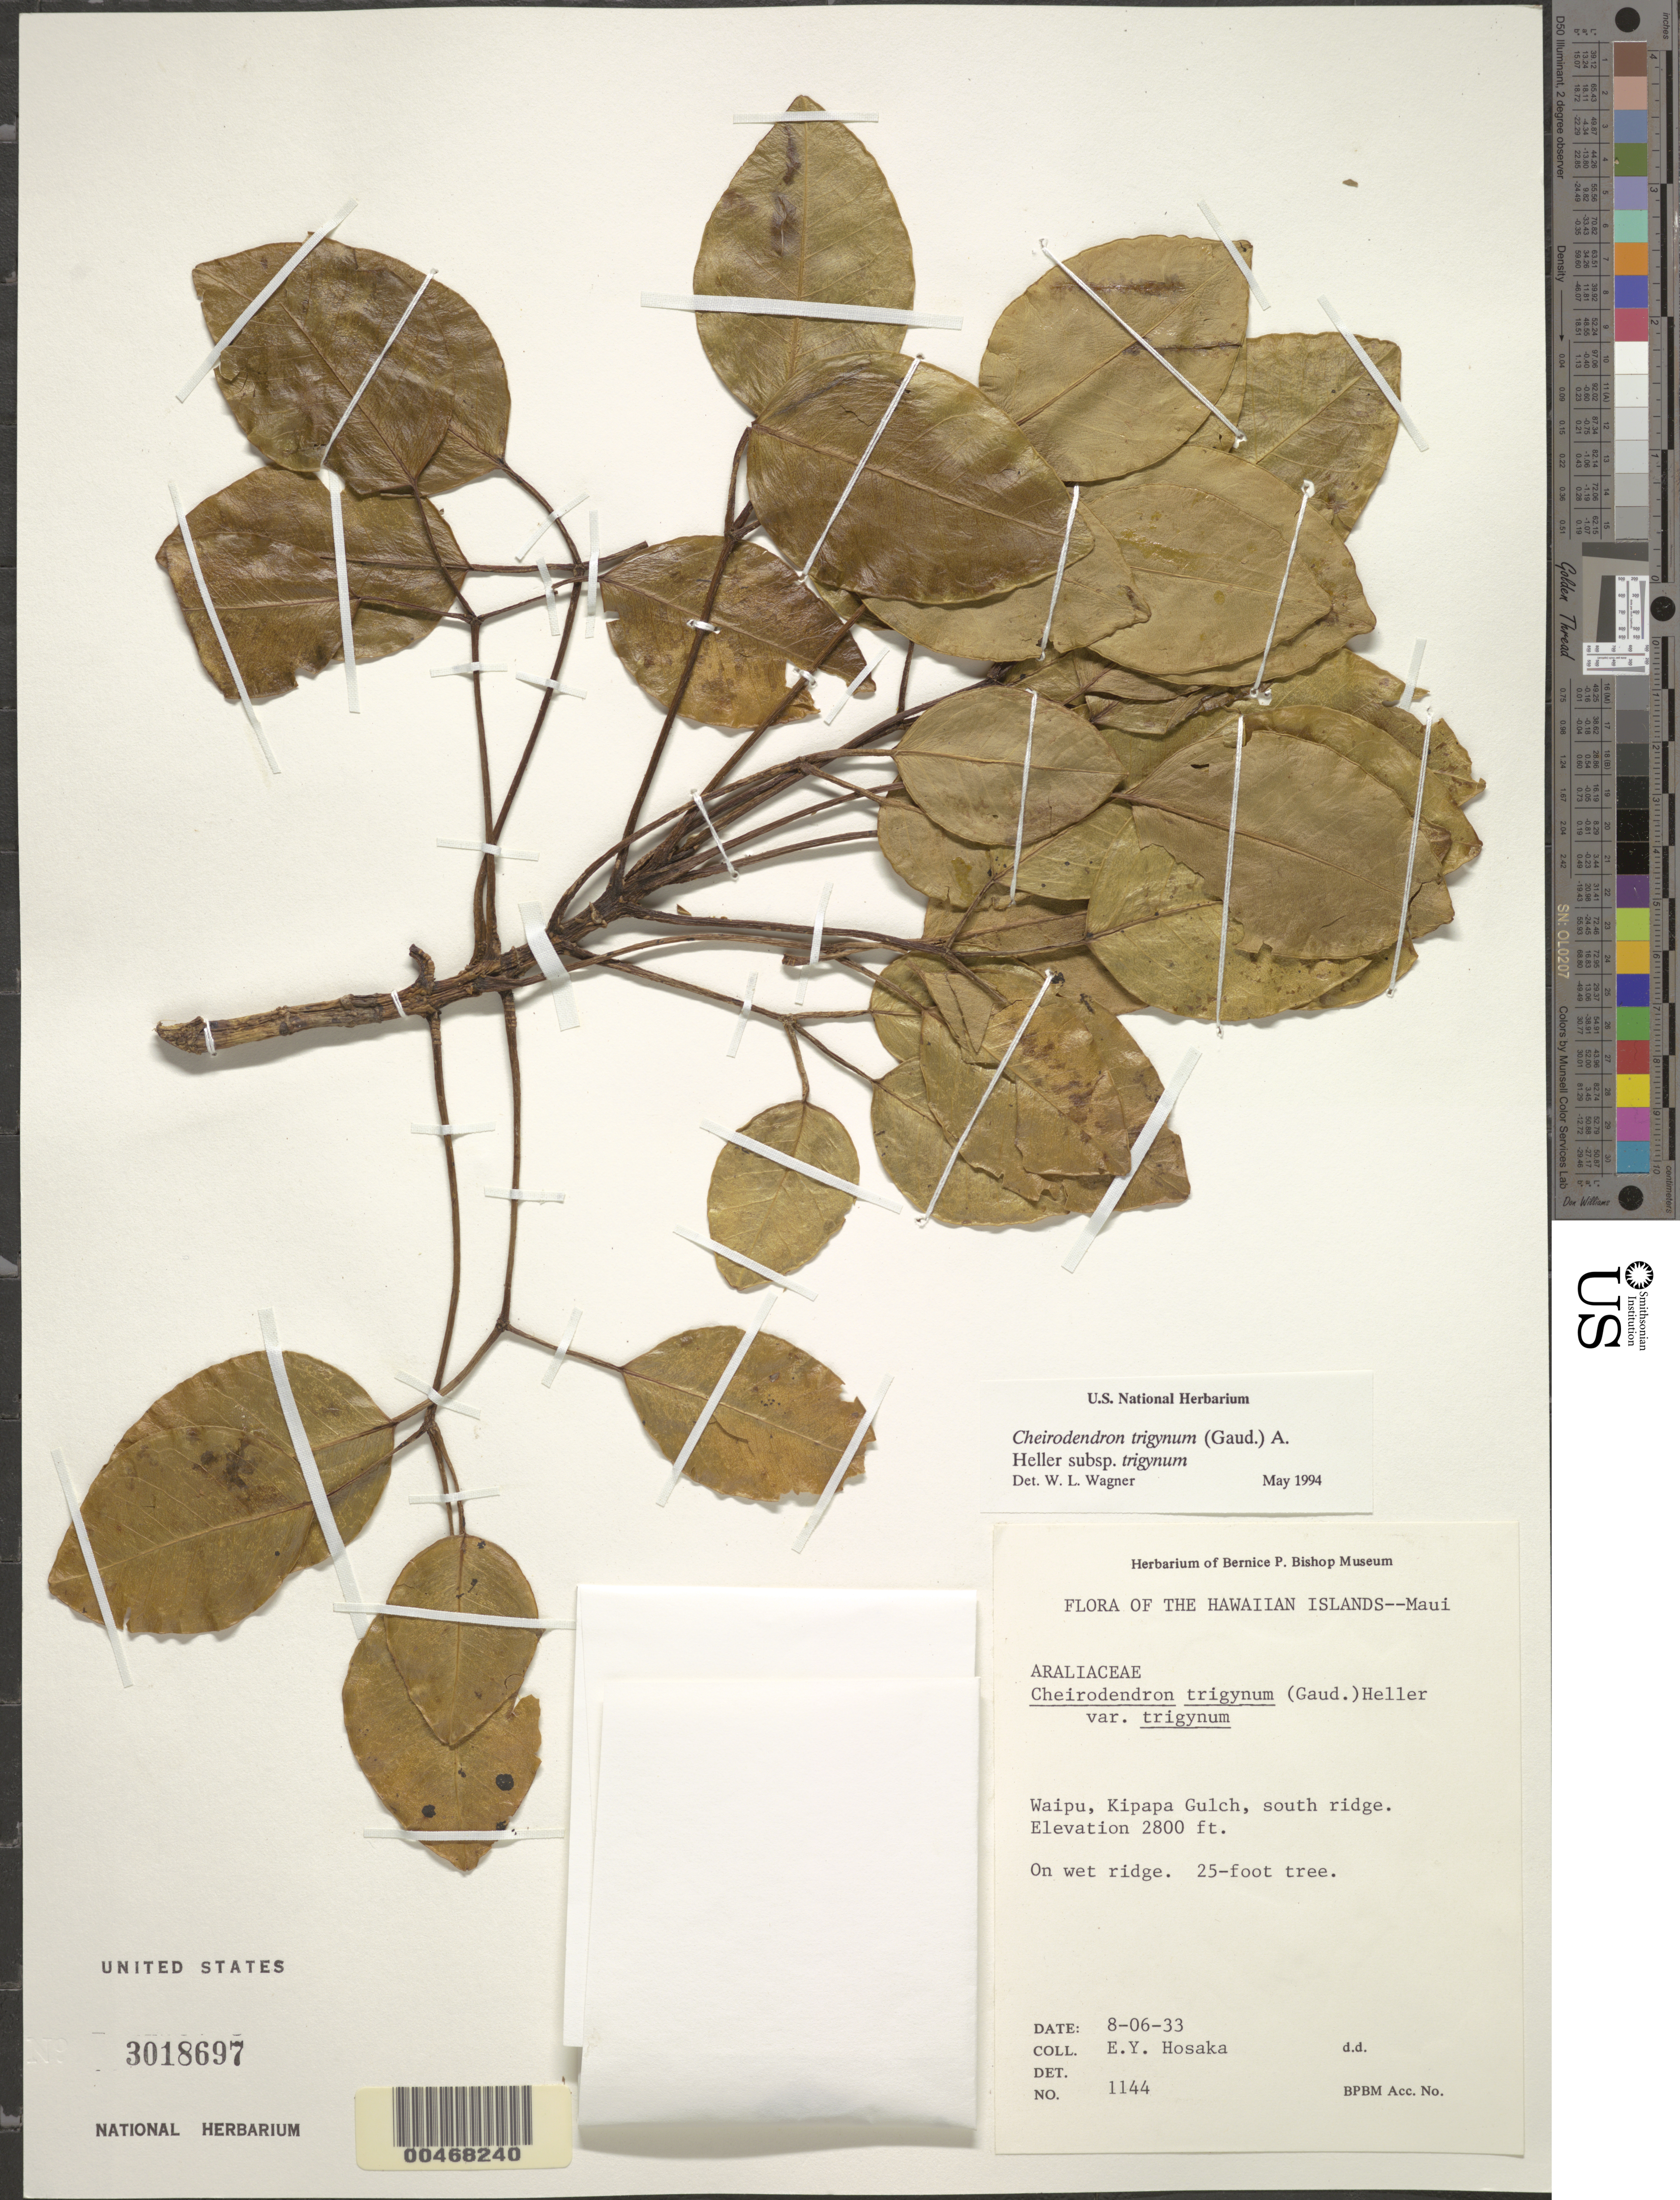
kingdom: Plantae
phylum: Tracheophyta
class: Magnoliopsida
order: Apiales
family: Araliaceae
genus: Cheirodendron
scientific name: Cheirodendron trigynum subsp. trigynum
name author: (Gaudich.) A. Heller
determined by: Wagner, W. L., (BOT), Smithsonian Institution - National Museum of Natural History (UNITED STATES)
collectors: E. Y. Hosaka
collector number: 1144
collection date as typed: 8 Jun 1933 or 6 Aug 1933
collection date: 1933-06-08 or 1933-08-06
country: United States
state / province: Hawaii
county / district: Maui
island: Maui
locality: Waipu, Kipapa Gulch, S ridge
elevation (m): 853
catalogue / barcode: US 3018679